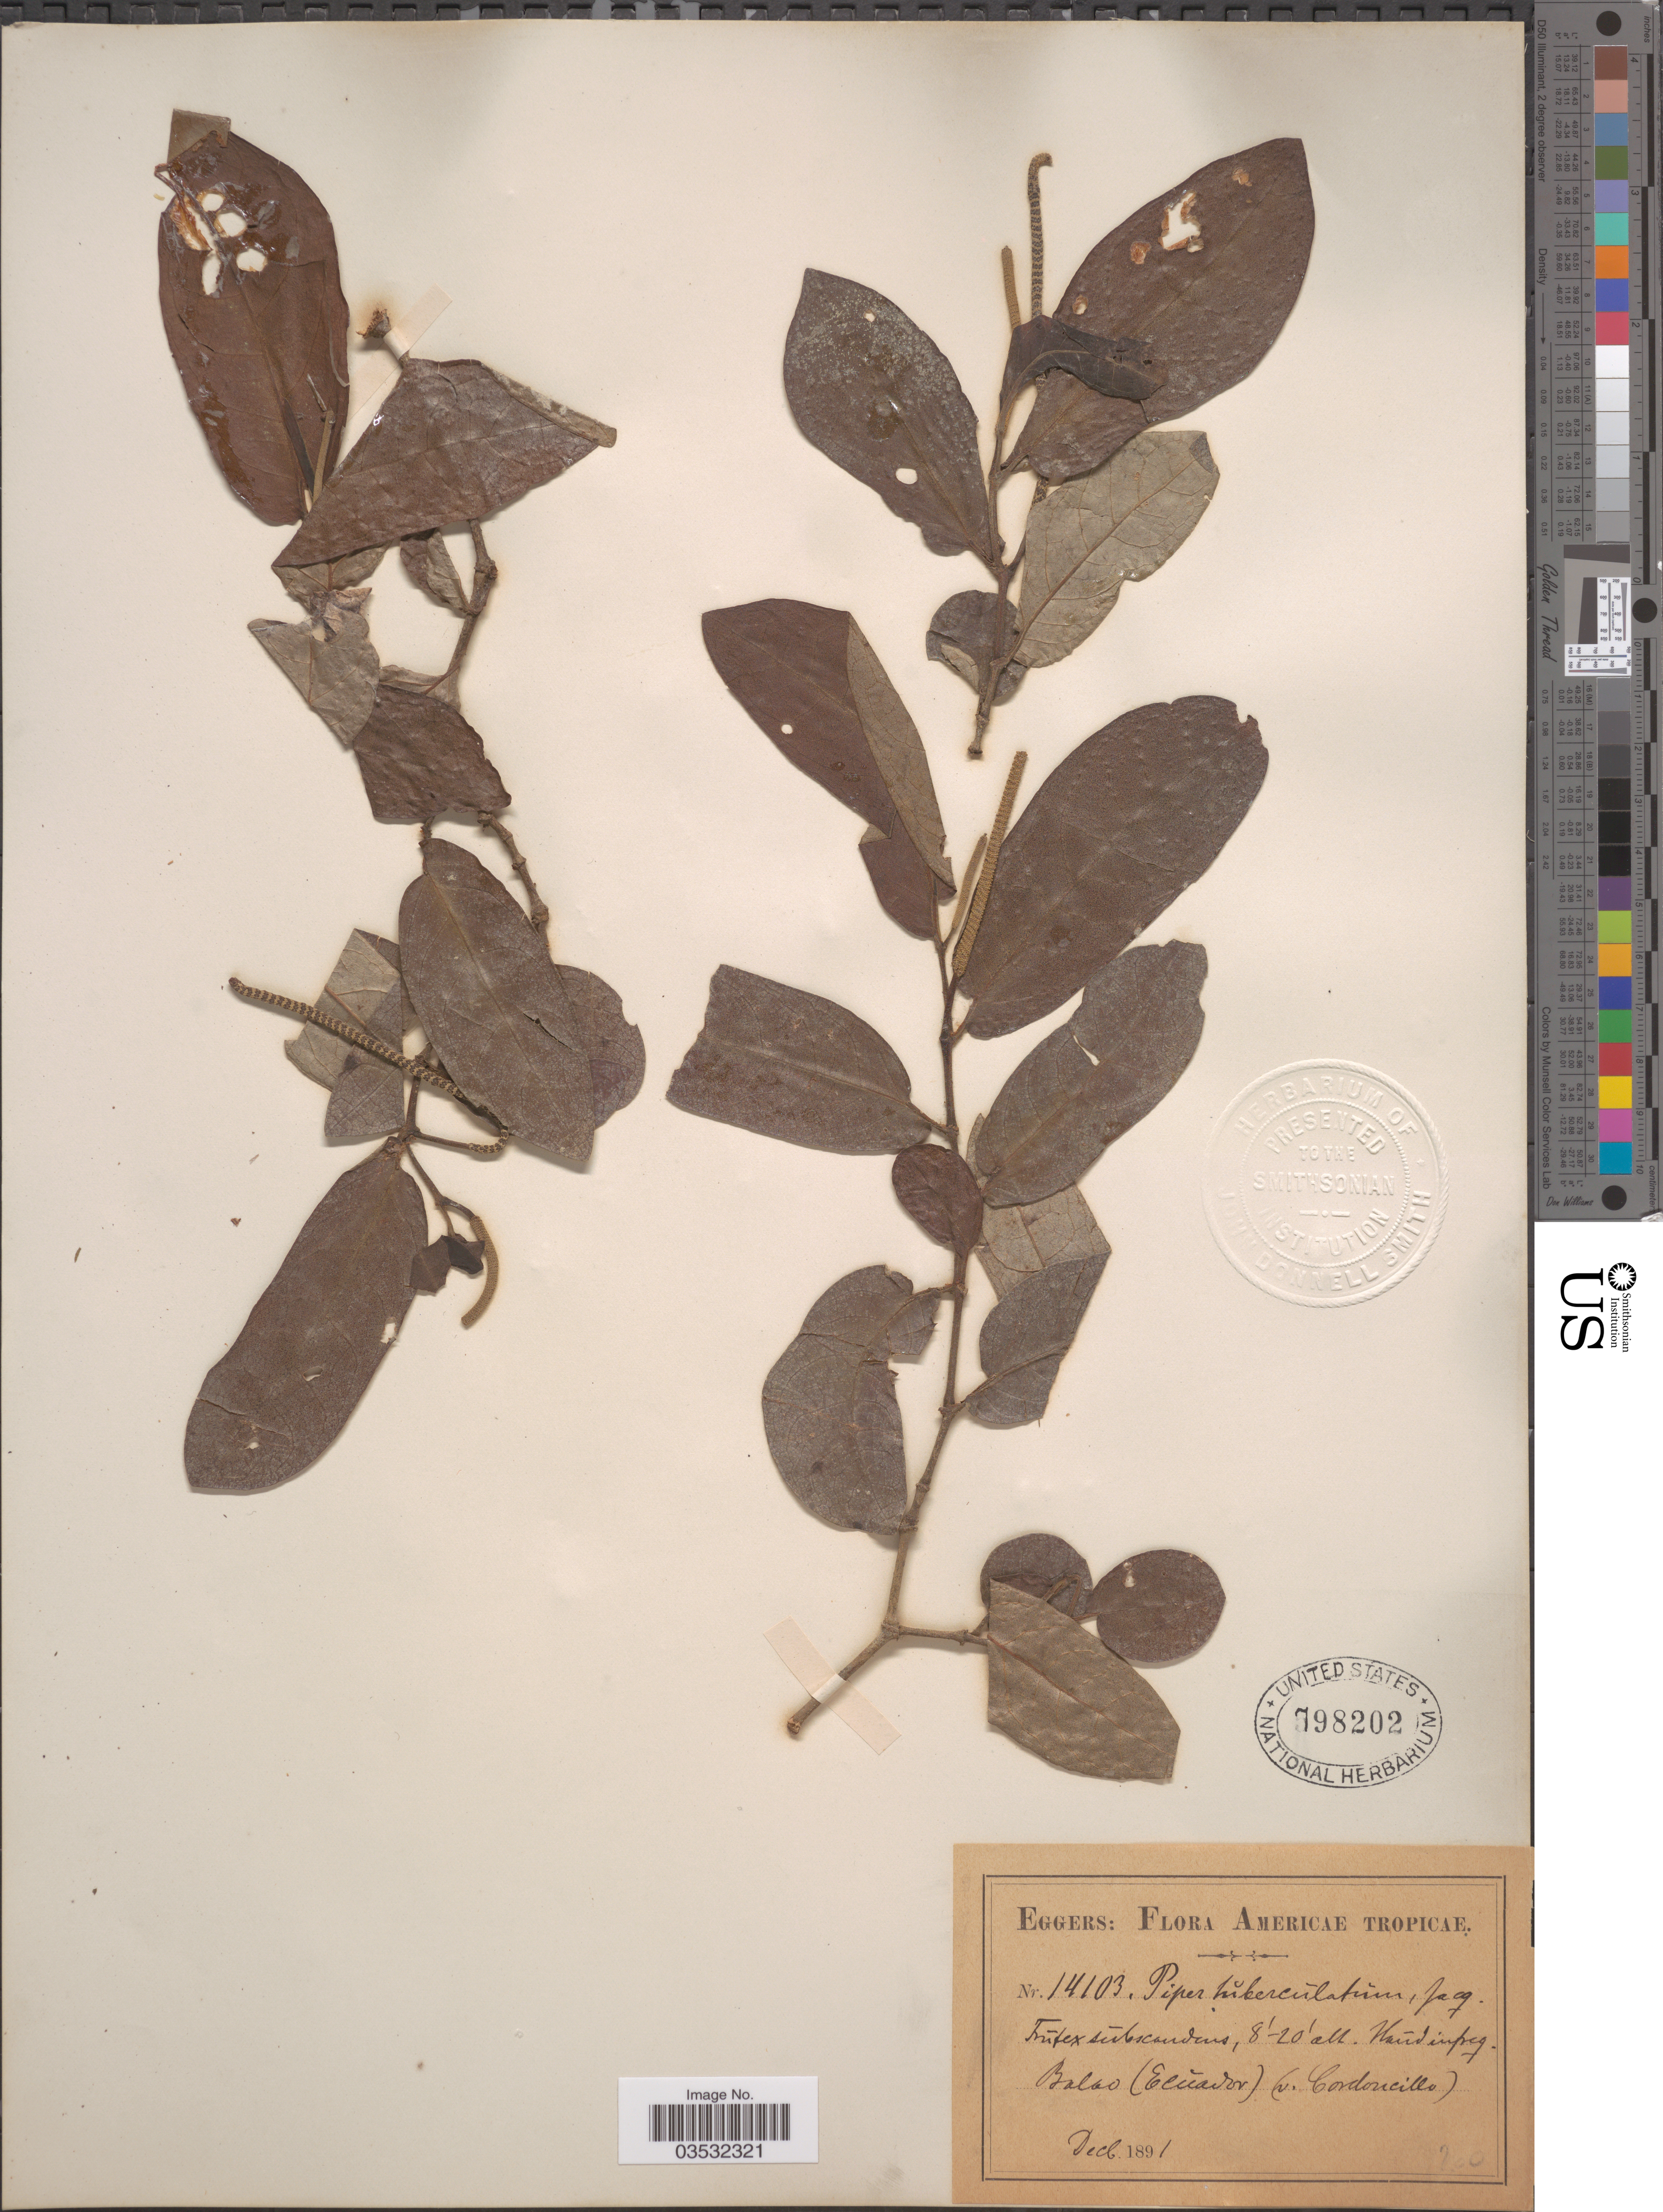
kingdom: Plantae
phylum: Tracheophyta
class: Magnoliopsida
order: Piperales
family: Piperaceae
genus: Piper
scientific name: Piper tuberculatum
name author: Jacq.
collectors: -. Eggers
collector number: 14103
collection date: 1891-12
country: Ecuador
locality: Balao (v. Cordoncillo).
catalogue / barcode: US 798202